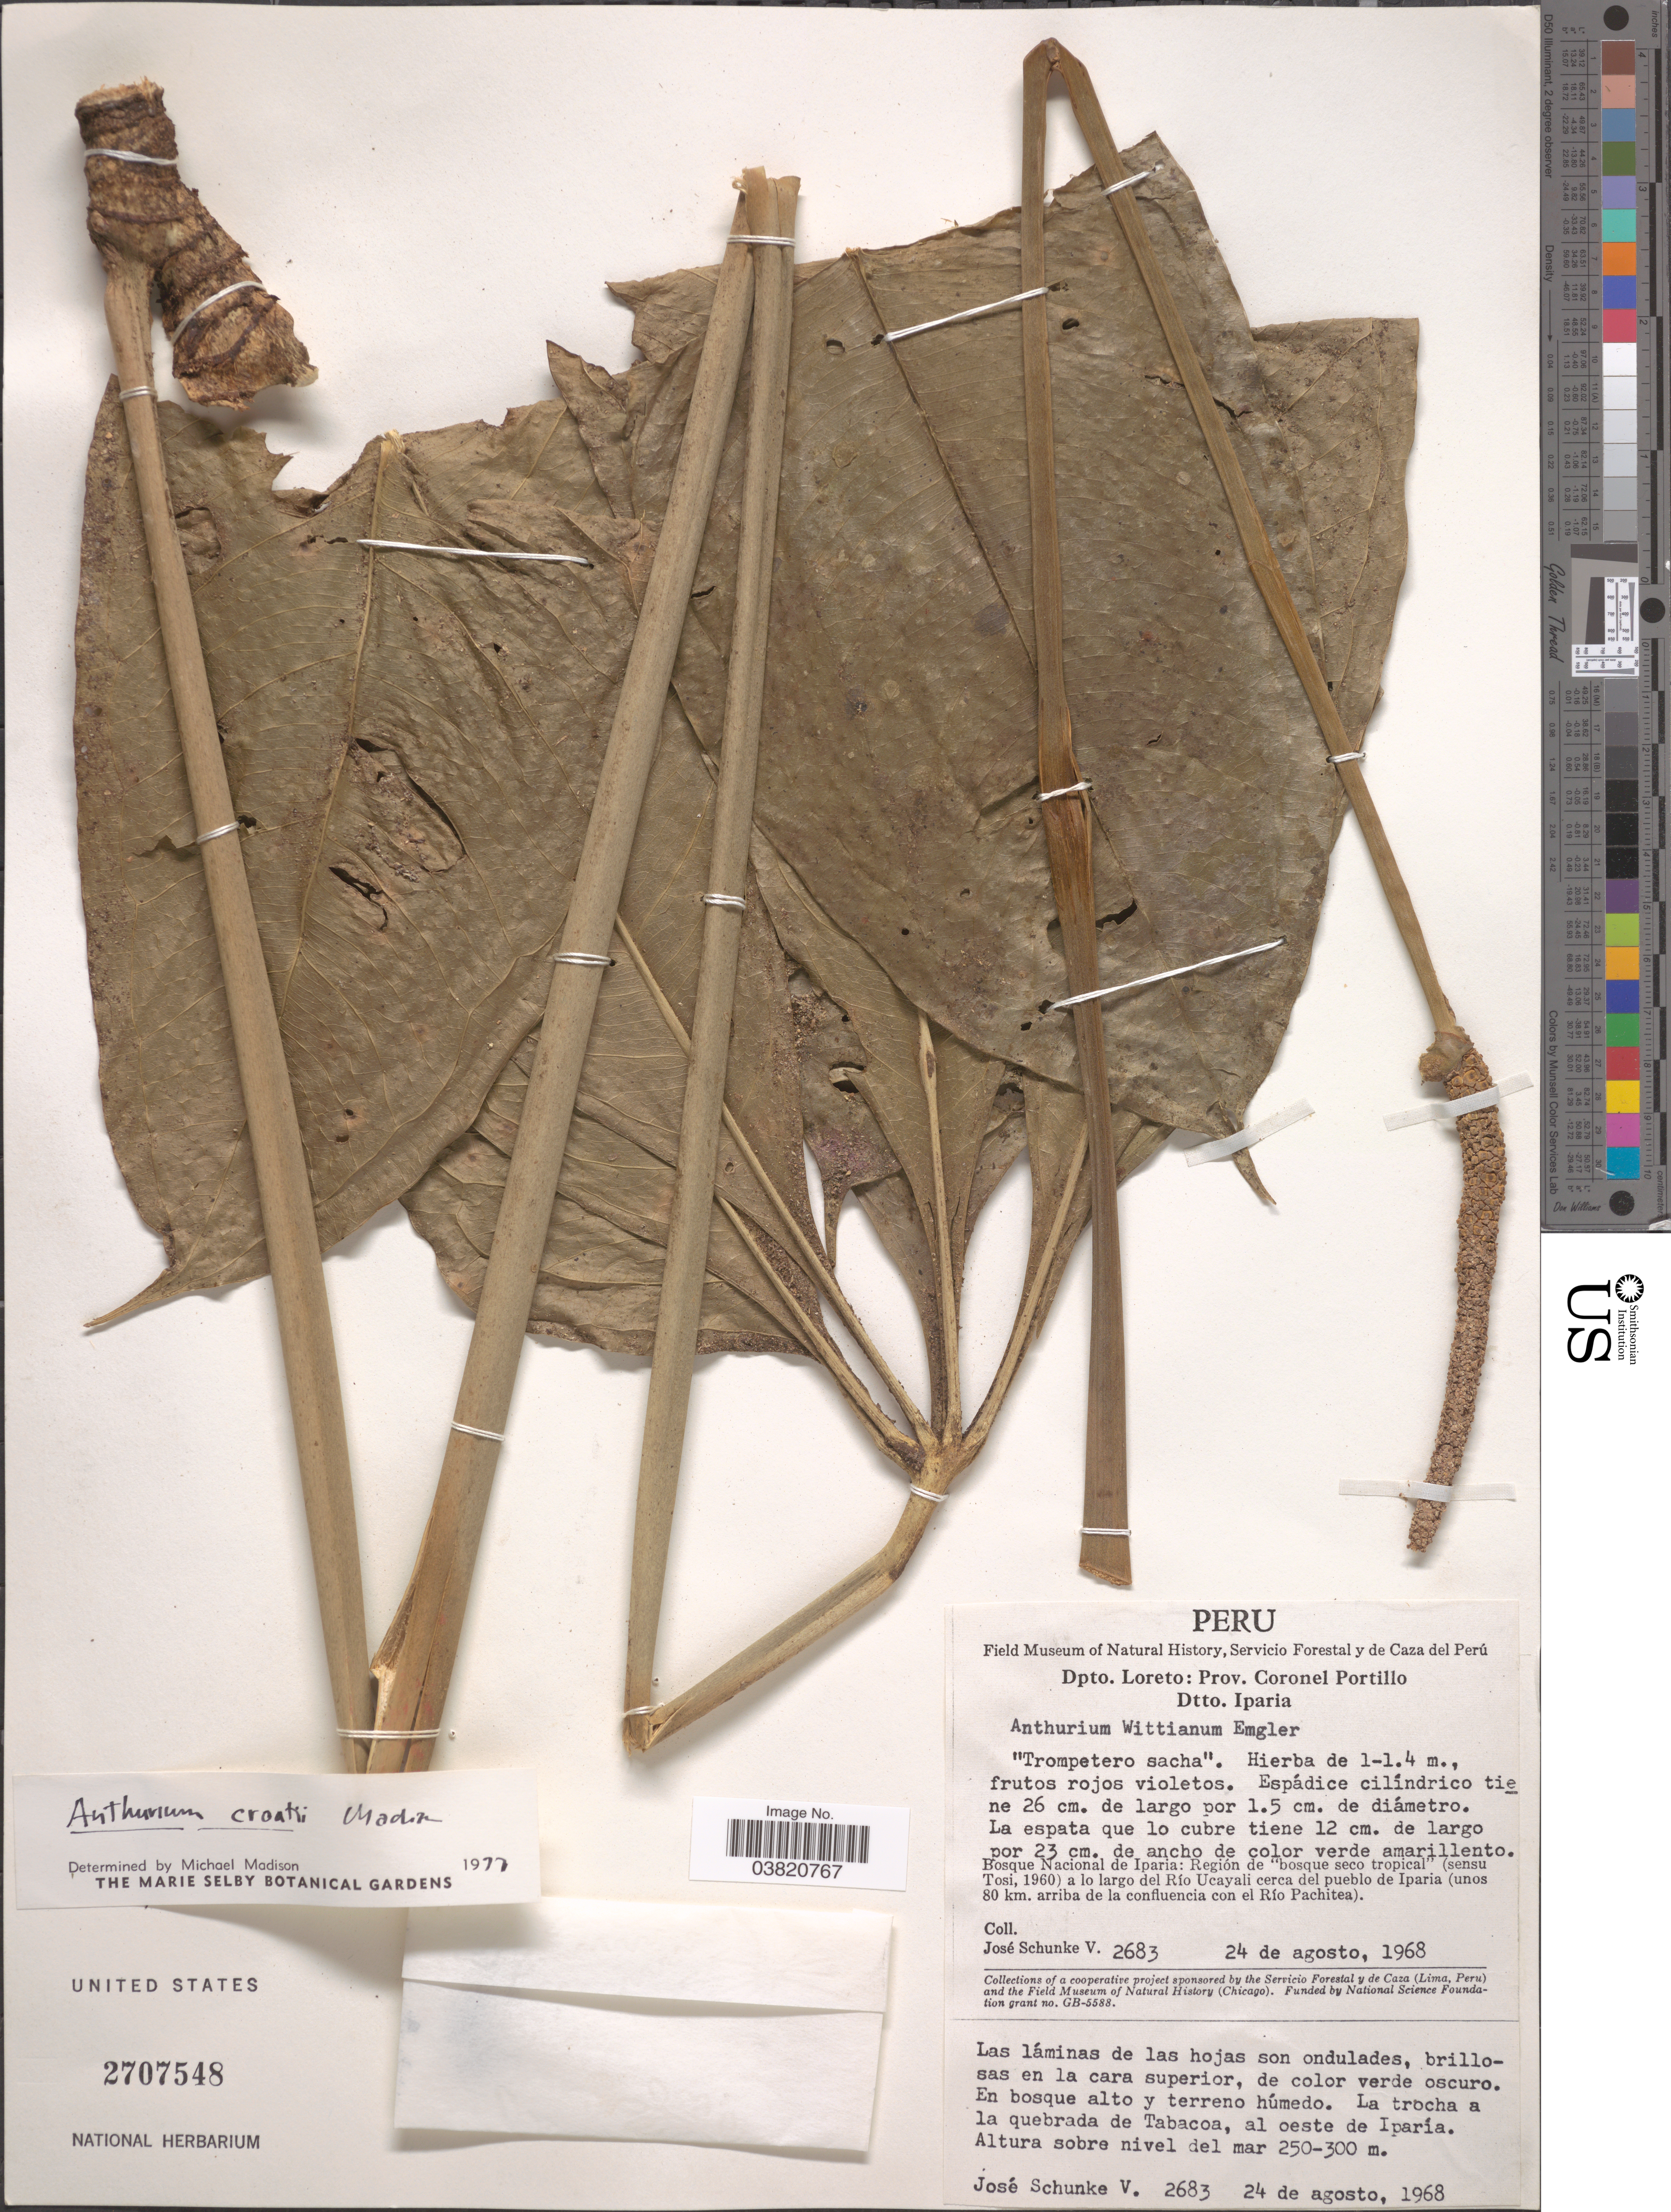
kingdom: Plantae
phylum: Tracheophyta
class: Liliopsida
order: Alismatales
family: Araceae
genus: Anthurium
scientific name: Anthurium croatii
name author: Madison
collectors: J. Schunke Vigo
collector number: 2683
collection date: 1968-08-24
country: Peru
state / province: Loreto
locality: Dpto. Loreto: Prov. Coronel Portillo. Dtto. Iparia. Bosque Nacional de Iparia: Región de "bosque seco tropical" (sensu Tosi, 1960) a lo largo del Río Ucayali cerca del pueblo del Iparia (unos 80 km. arriba de la confluencia con el Río Pachitea). A la quebrada de Tabacoa, al oeste de Iparía.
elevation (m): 250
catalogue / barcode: US 2707548